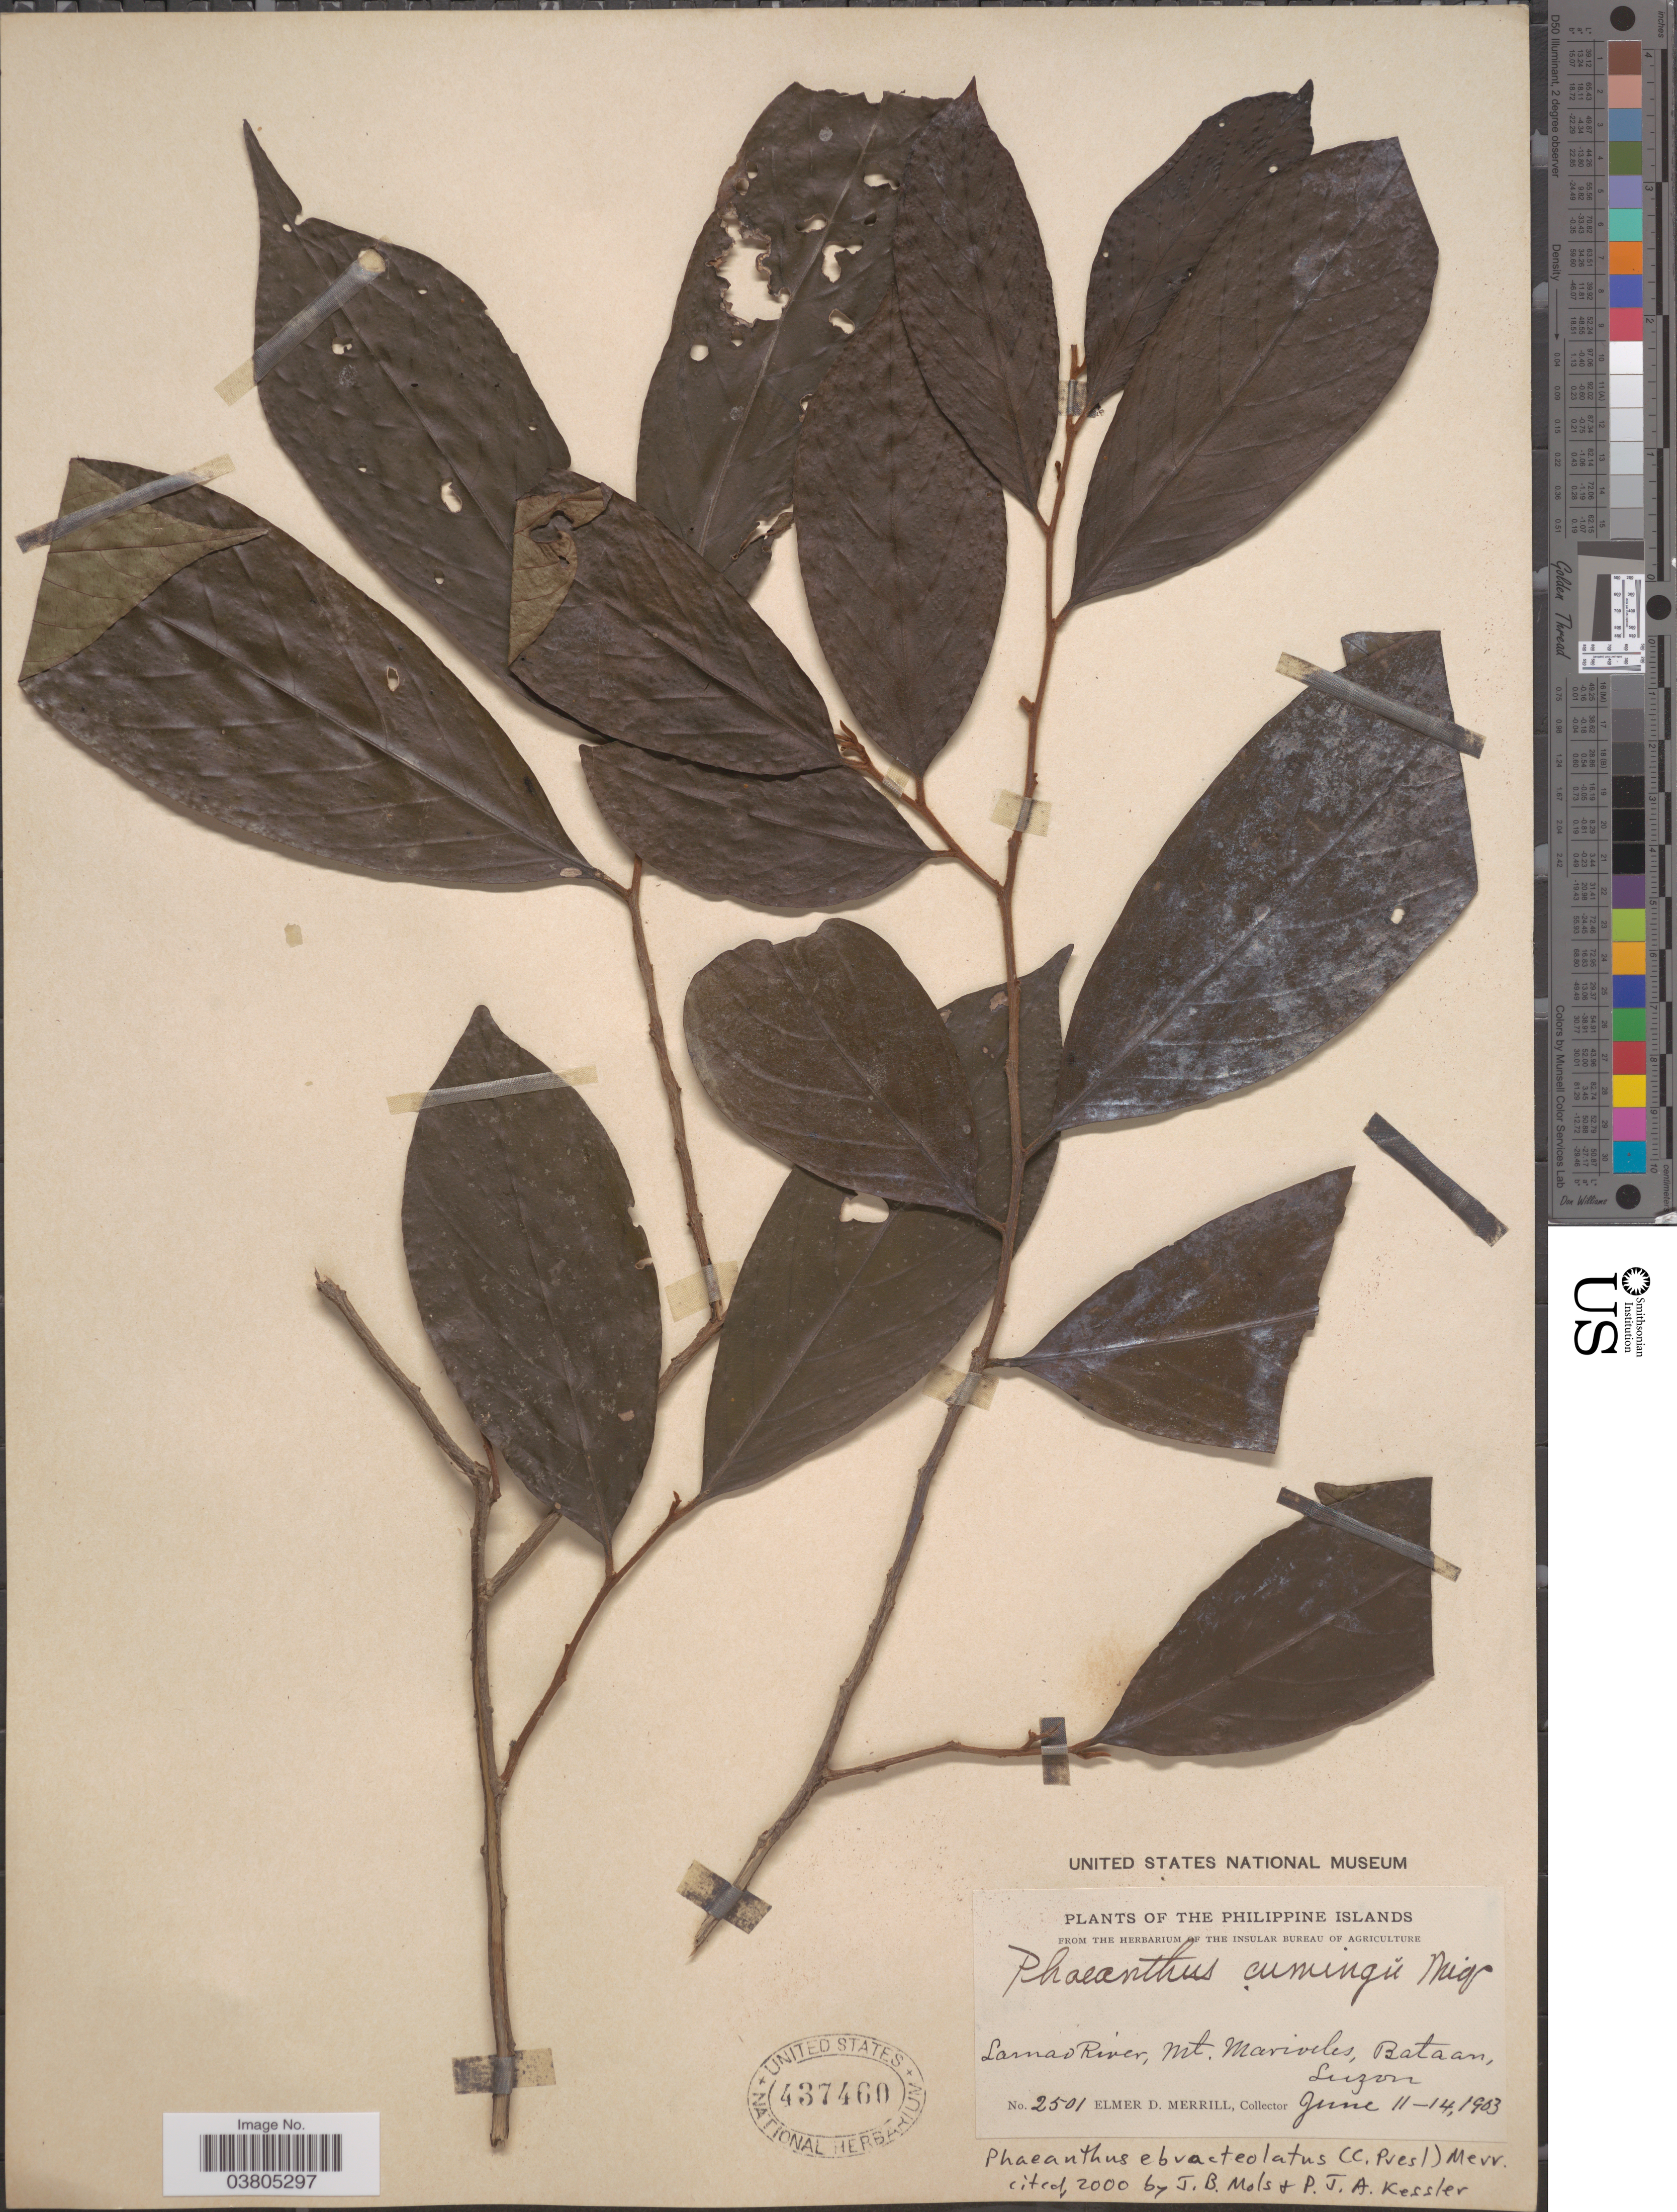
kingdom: Plantae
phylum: Tracheophyta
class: Magnoliopsida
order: Magnoliales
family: Annonaceae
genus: Phaeanthus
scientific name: Phaeanthus ebracteolatus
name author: (C. Presl) Merr.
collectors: E. D. Merrill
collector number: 2501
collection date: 1903-06-11/1903-06-14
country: Philippines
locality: Lamao River, Mt. Mariveles, Bataan, Luzon.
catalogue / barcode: US 437460